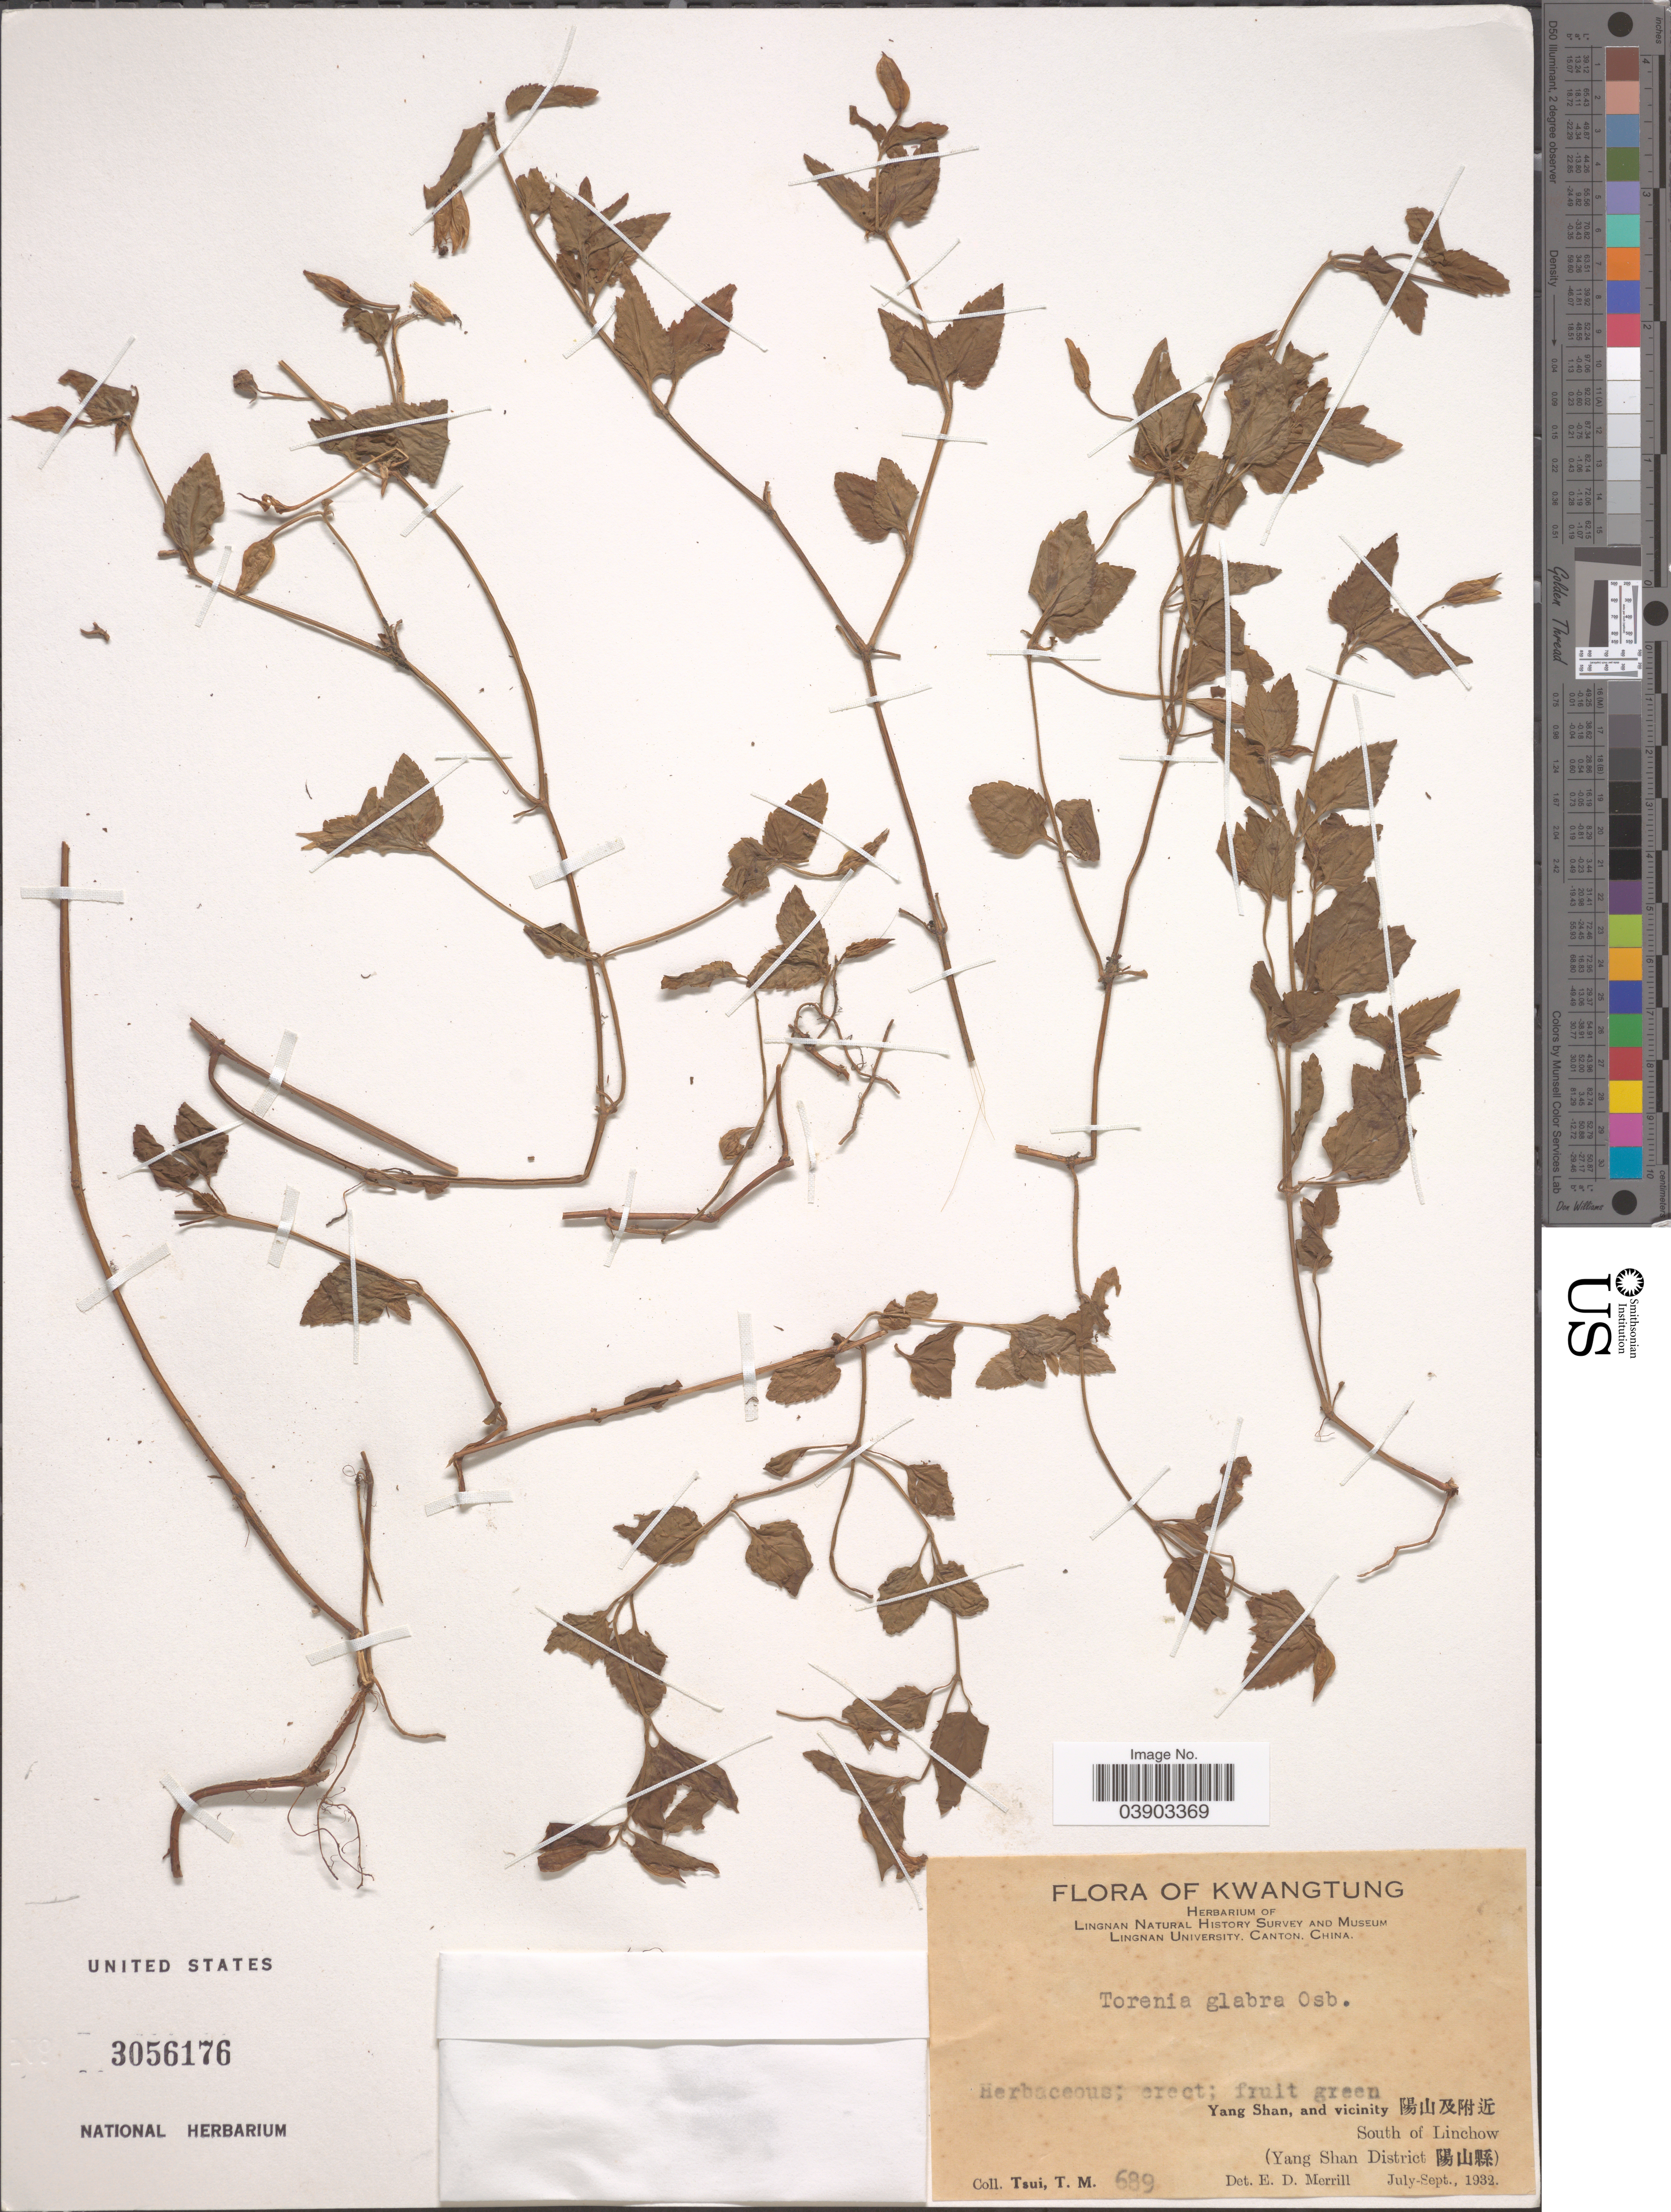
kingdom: Plantae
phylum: Tracheophyta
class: Magnoliopsida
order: Lamiales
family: Linderniaceae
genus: Torenia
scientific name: Torenia glabra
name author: Osbeck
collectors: T. Tsui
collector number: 689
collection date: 1932-07/1932-09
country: China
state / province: Guangdong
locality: Kwangtung. Yang Shan, and vicinity X. South of Linchow (Yang Shan District X).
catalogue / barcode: US 3056176